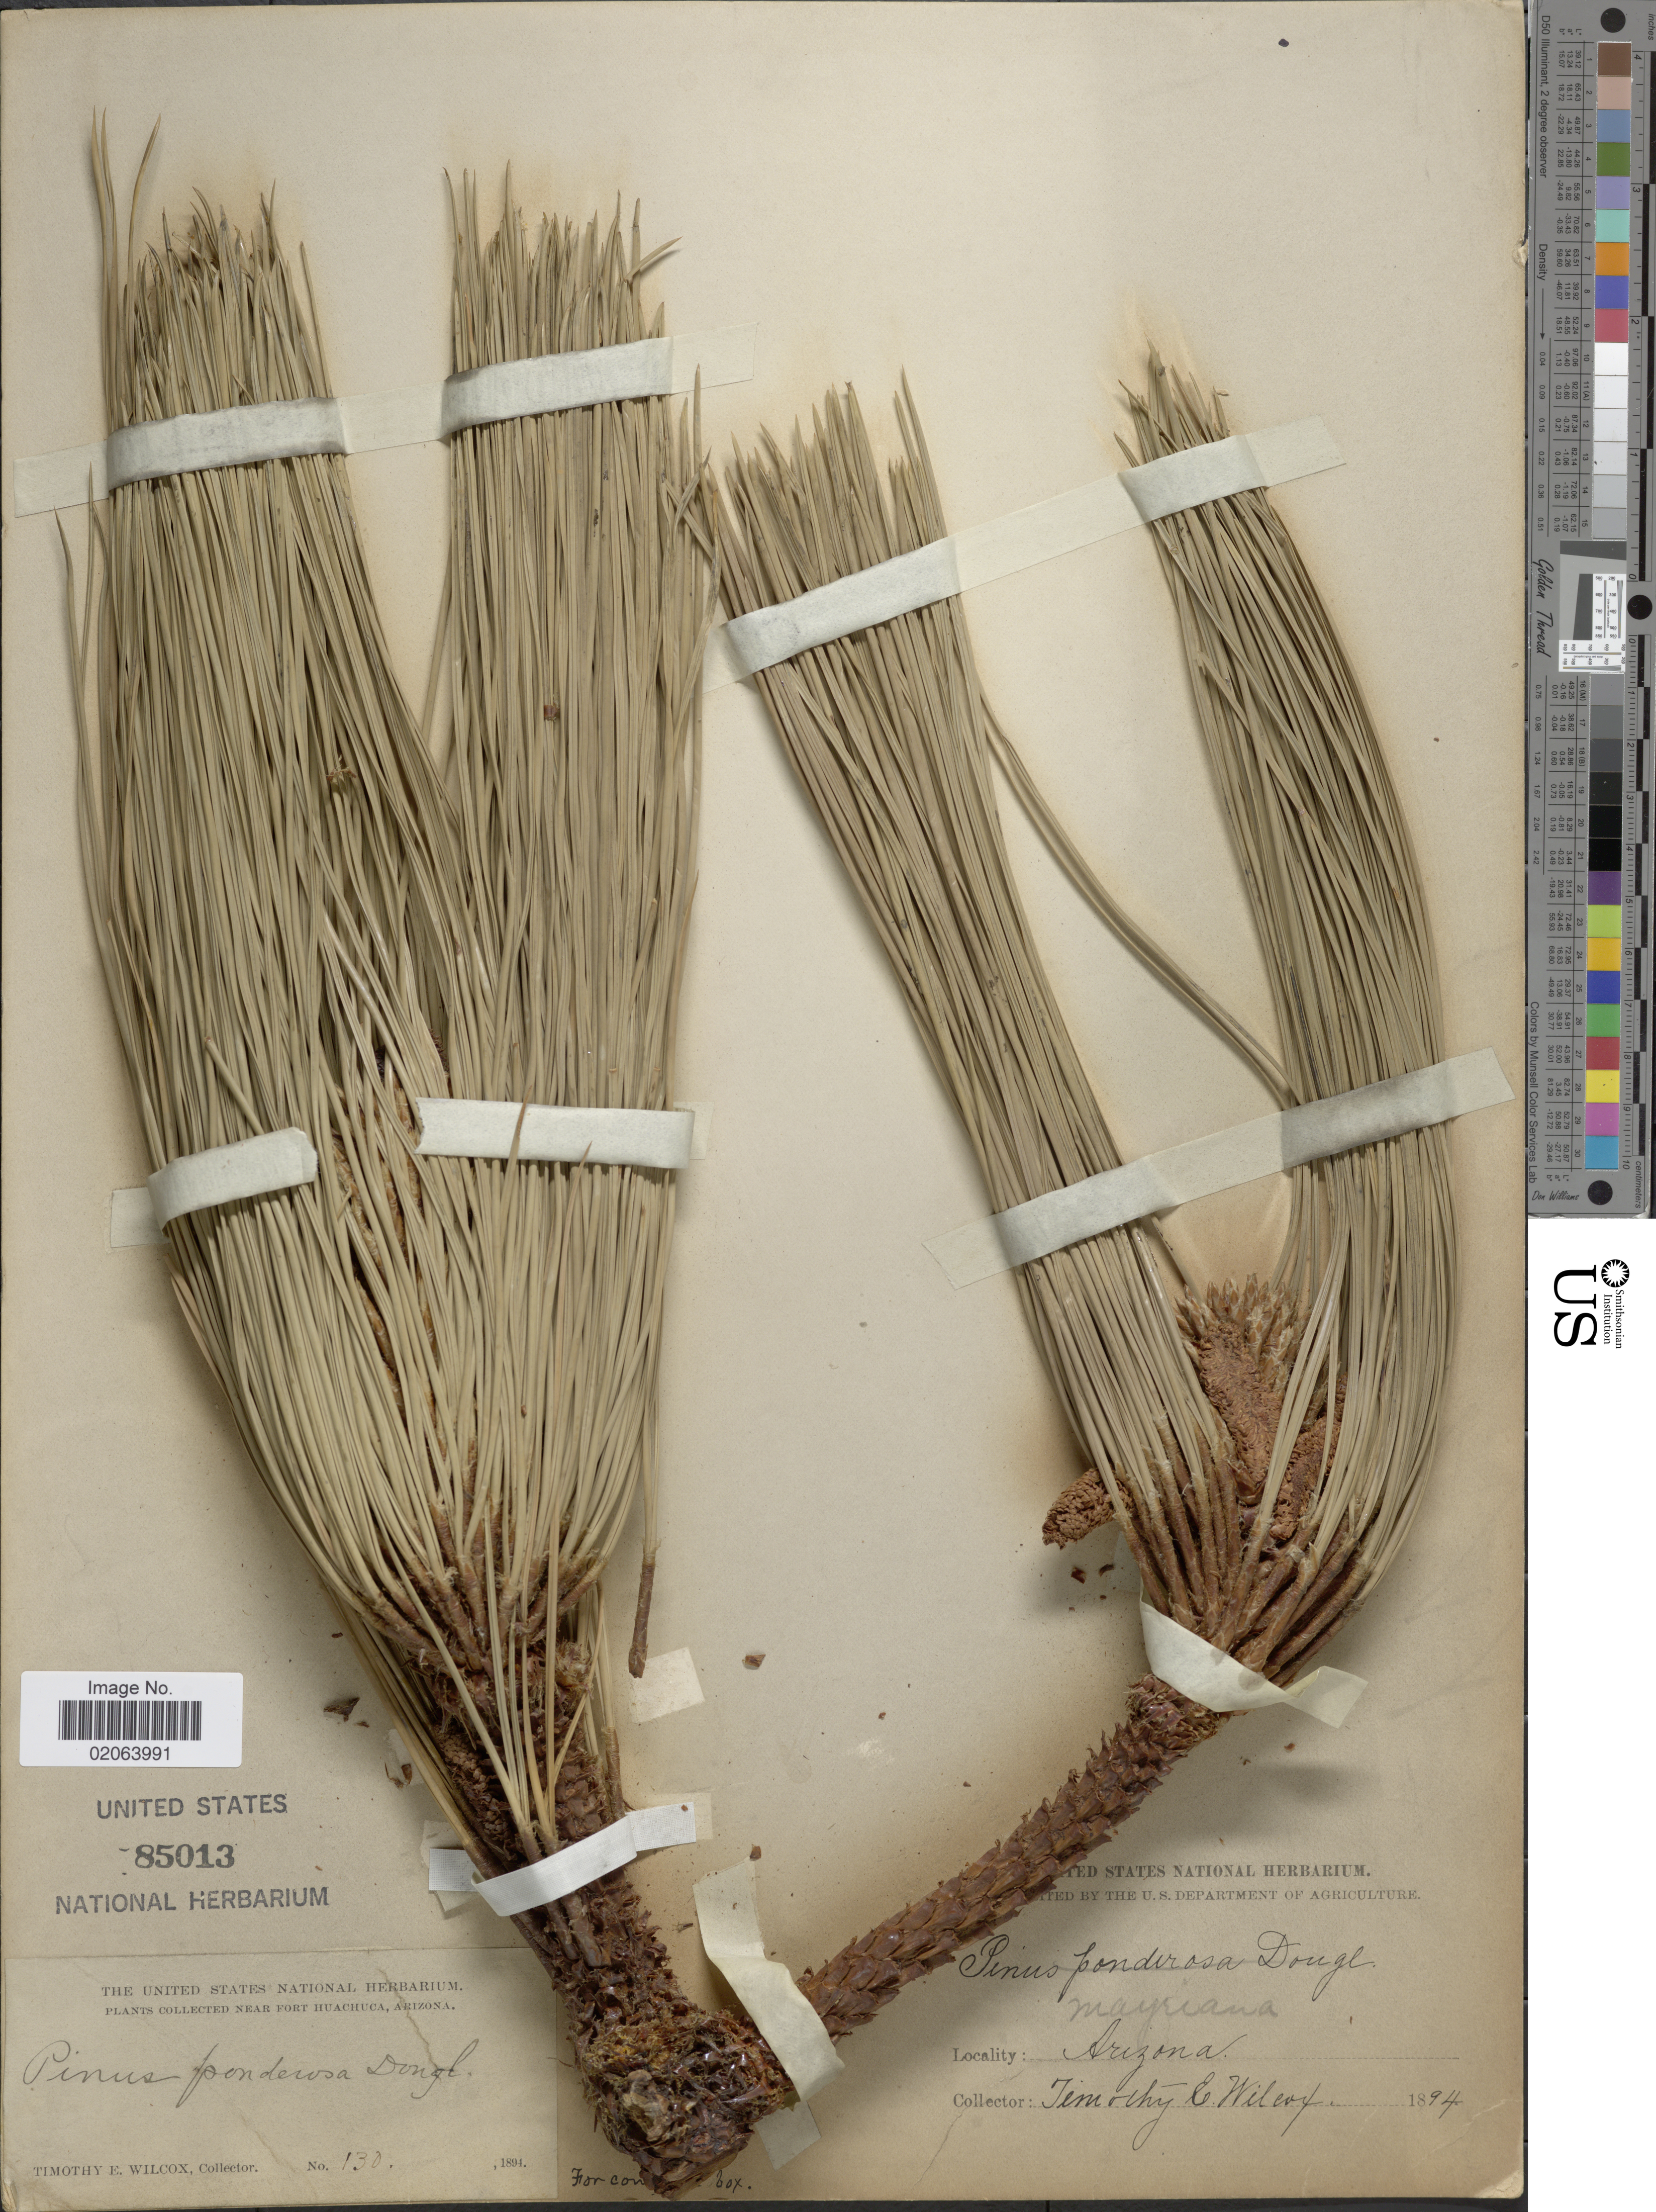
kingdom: Plantae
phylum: Tracheophyta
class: Pinopsida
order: Pinales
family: Pinaceae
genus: Pinus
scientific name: Pinus engelmannii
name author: Carrière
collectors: T. E. Wilcox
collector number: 130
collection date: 1894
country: United States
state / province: Arizona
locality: Near Fort Huachuca.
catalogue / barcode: US 85013